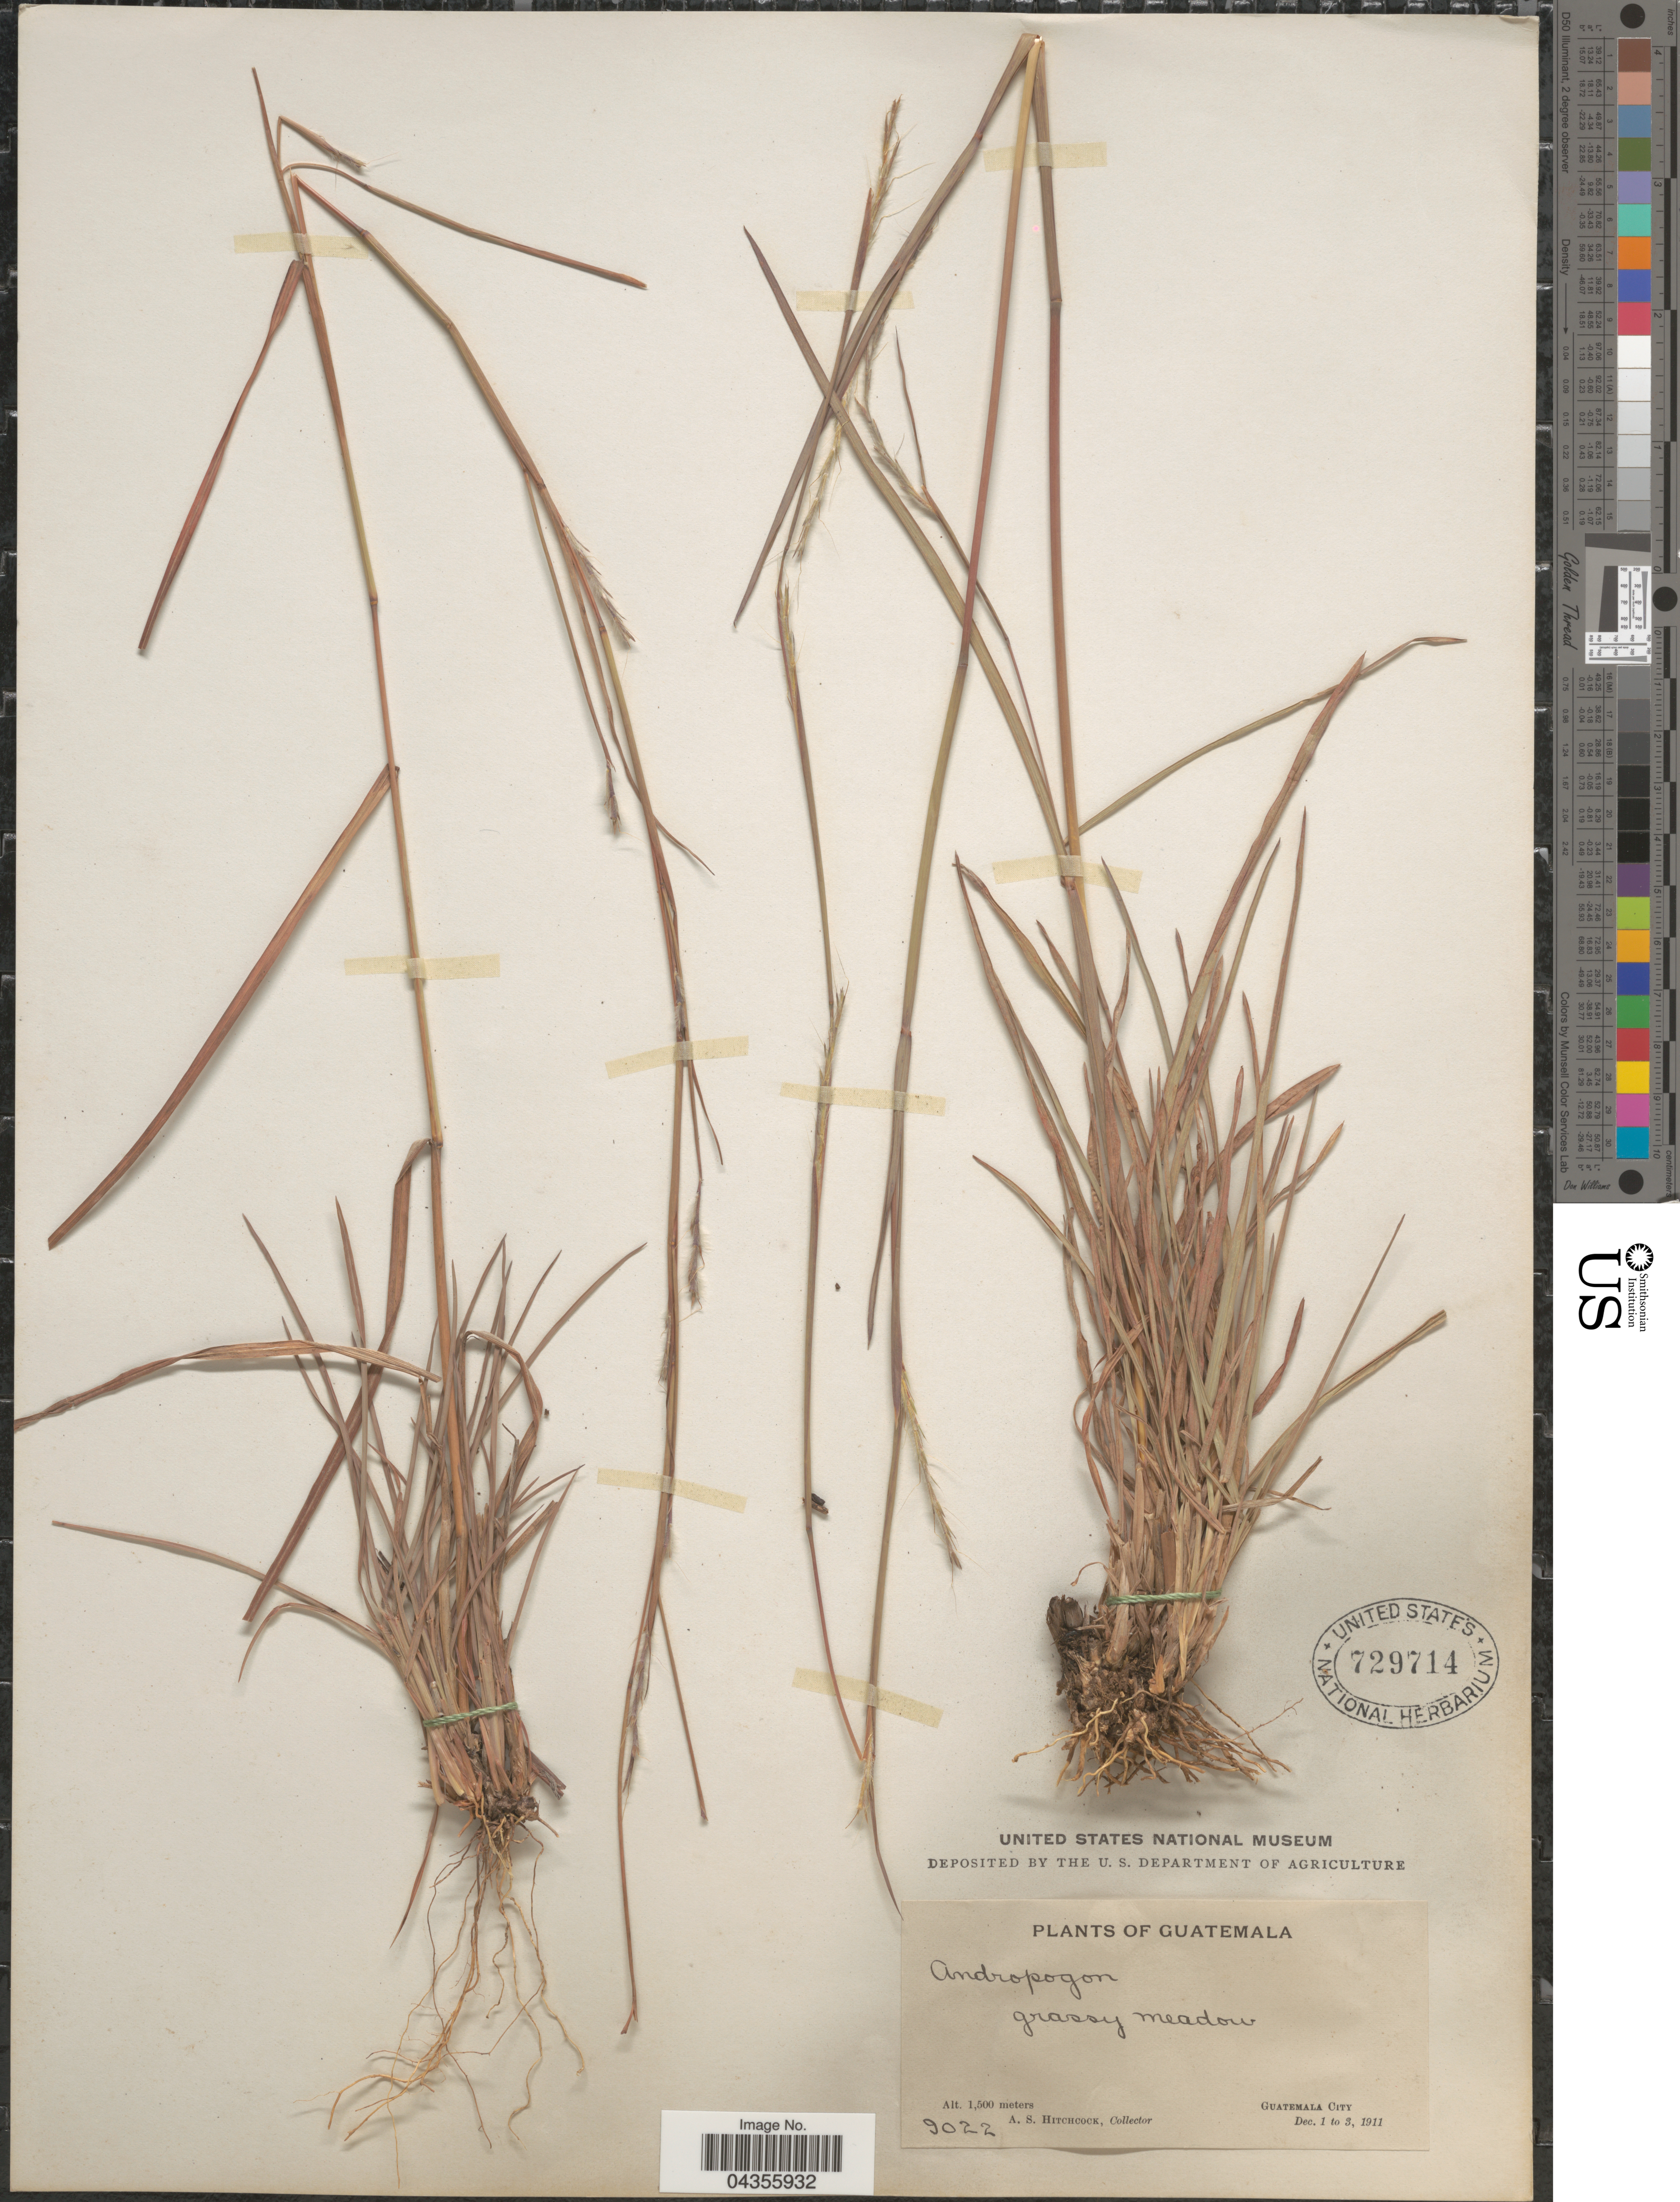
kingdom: Plantae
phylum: Tracheophyta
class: Liliopsida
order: Poales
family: Poaceae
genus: Schizachyrium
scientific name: Schizachyrium scoparium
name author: (Michx.) Nash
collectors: A. S. Hitchcock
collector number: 9022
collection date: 1911-12-01/1911-12-03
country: Guatemala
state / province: Guatemala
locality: Guatemala City.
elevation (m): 1500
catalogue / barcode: US 729714